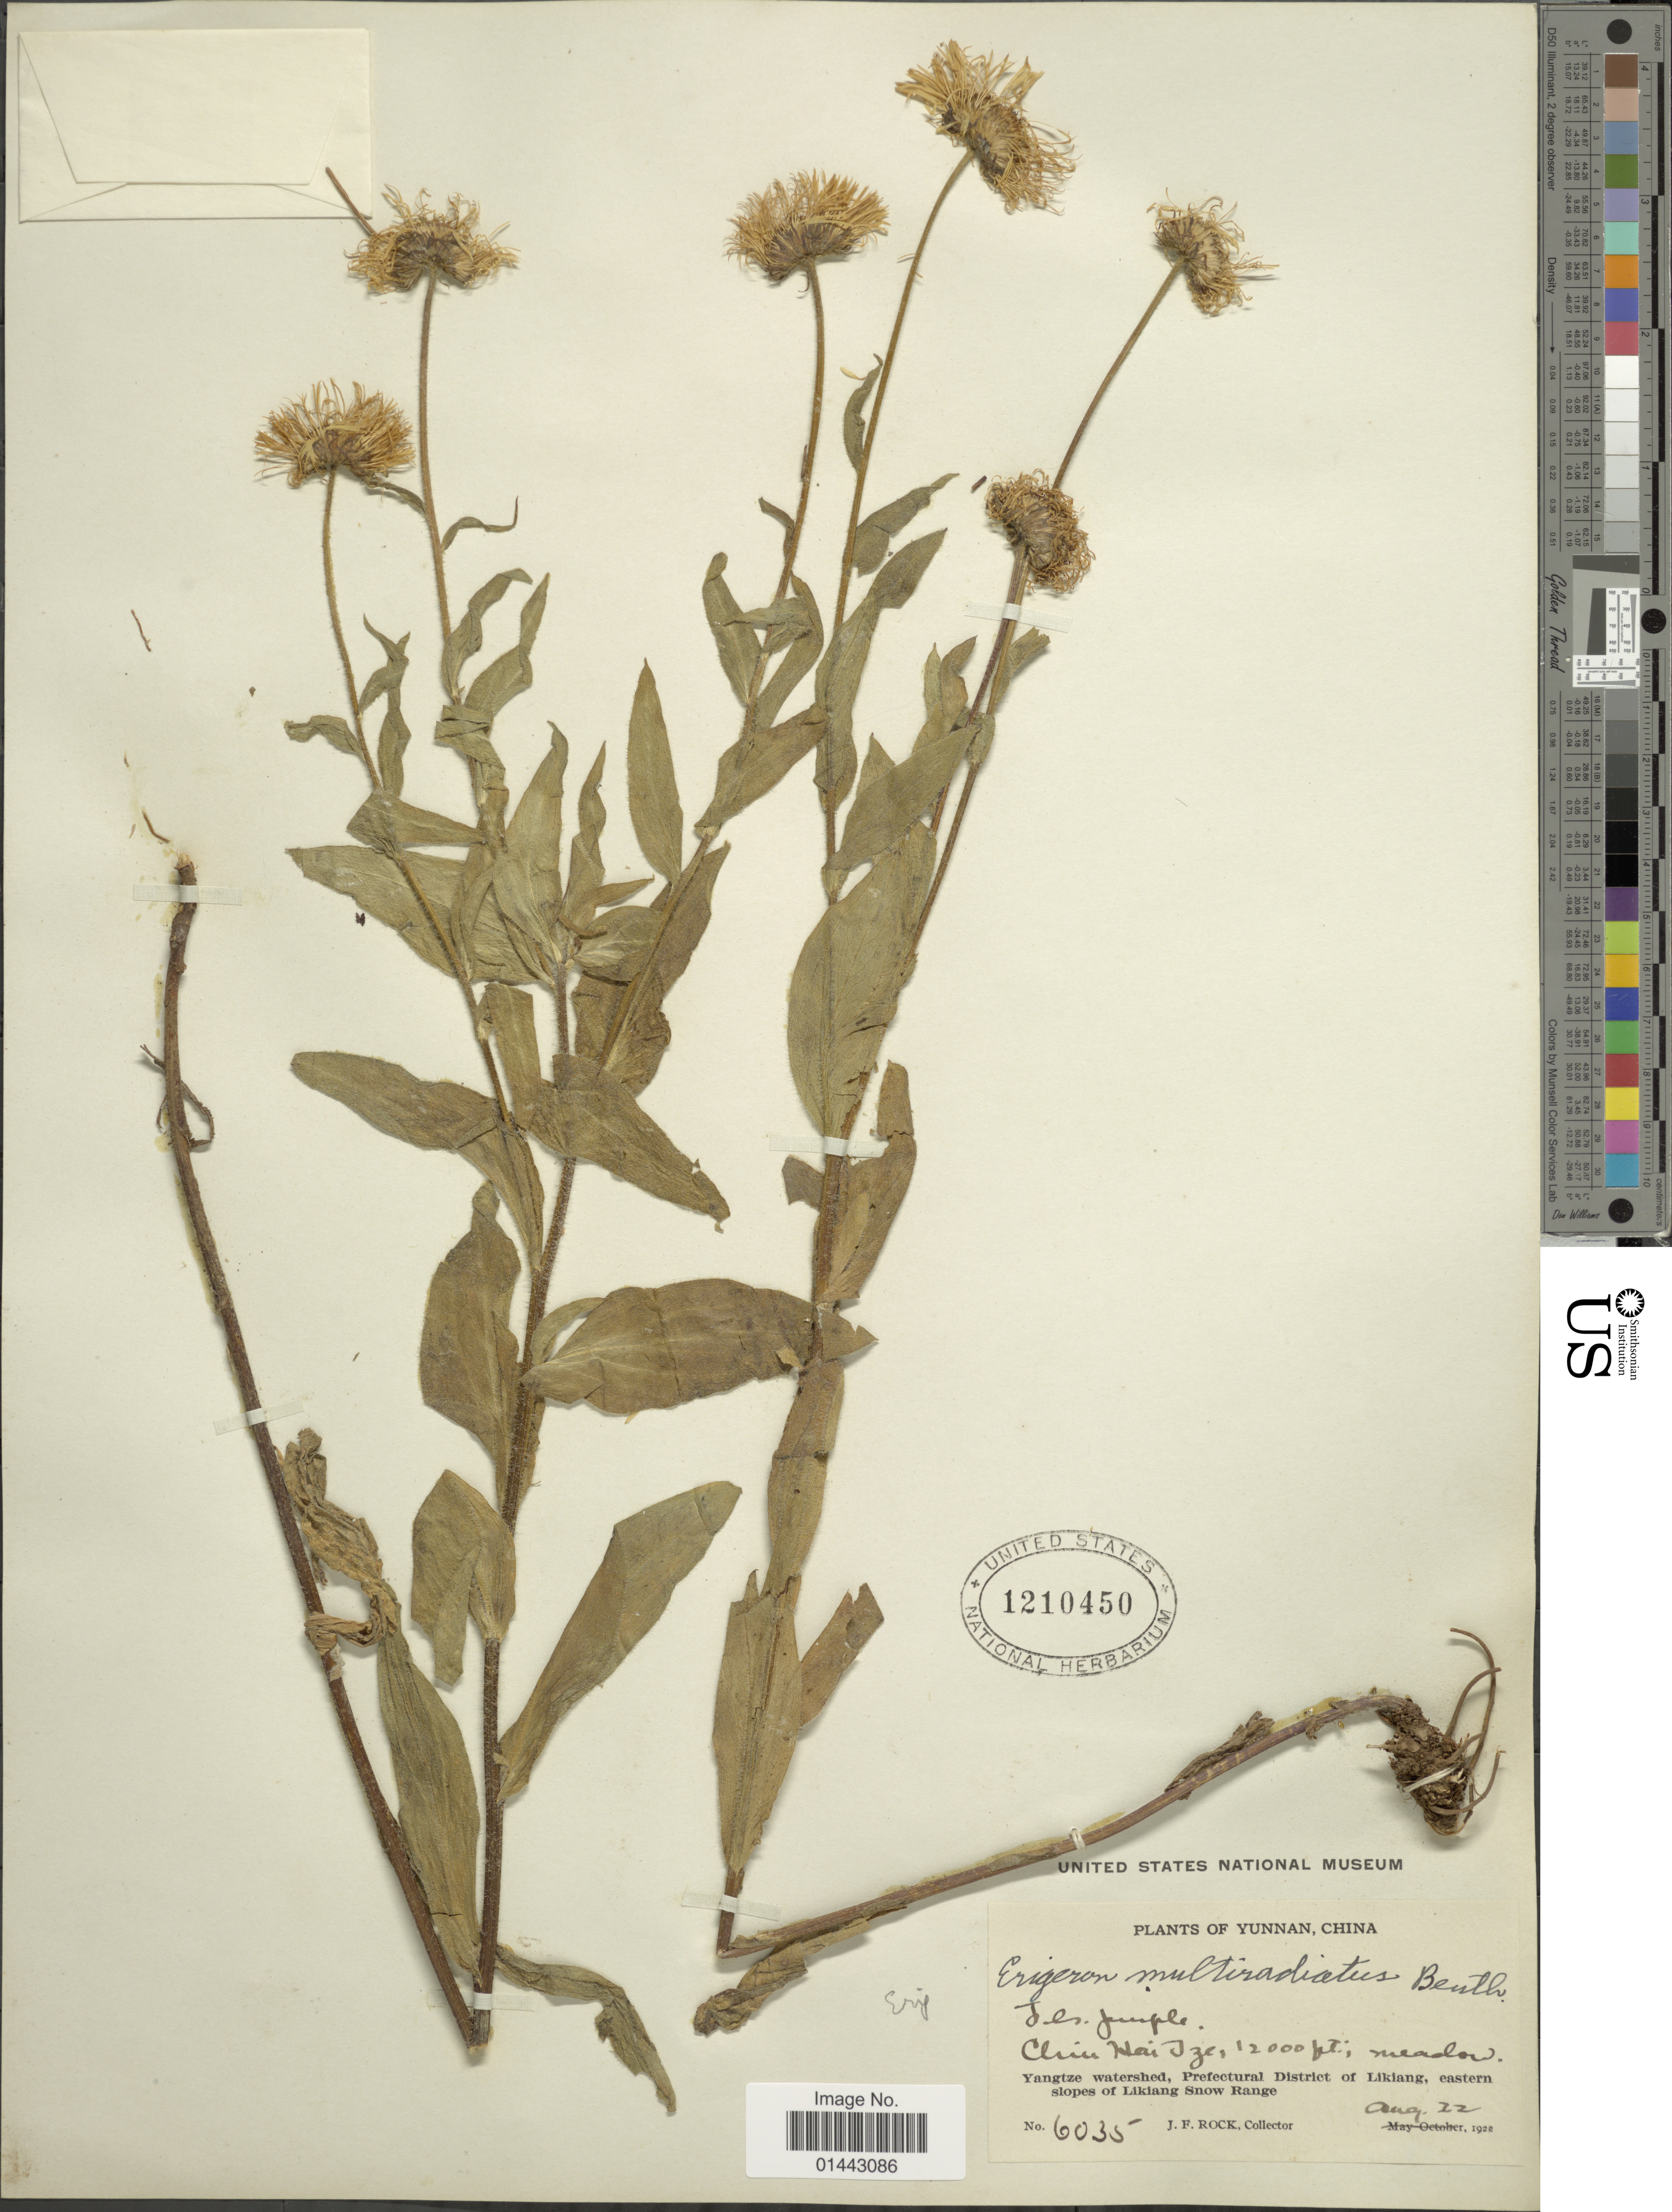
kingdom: Plantae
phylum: Tracheophyta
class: Magnoliopsida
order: Asterales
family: Asteraceae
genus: Erigeron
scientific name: Erigeron multiradiatus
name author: (Lindl. ex DC.) Benth. ex C.B. Clarke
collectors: J. Rock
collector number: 6035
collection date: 1922-08-22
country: China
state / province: Yunnan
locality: Chin Wai Ize, meadow, Yangtze watershed, Perfectural District of Likiang, eastern slopes of Likiang Snow Range.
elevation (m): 3658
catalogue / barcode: US 1210450